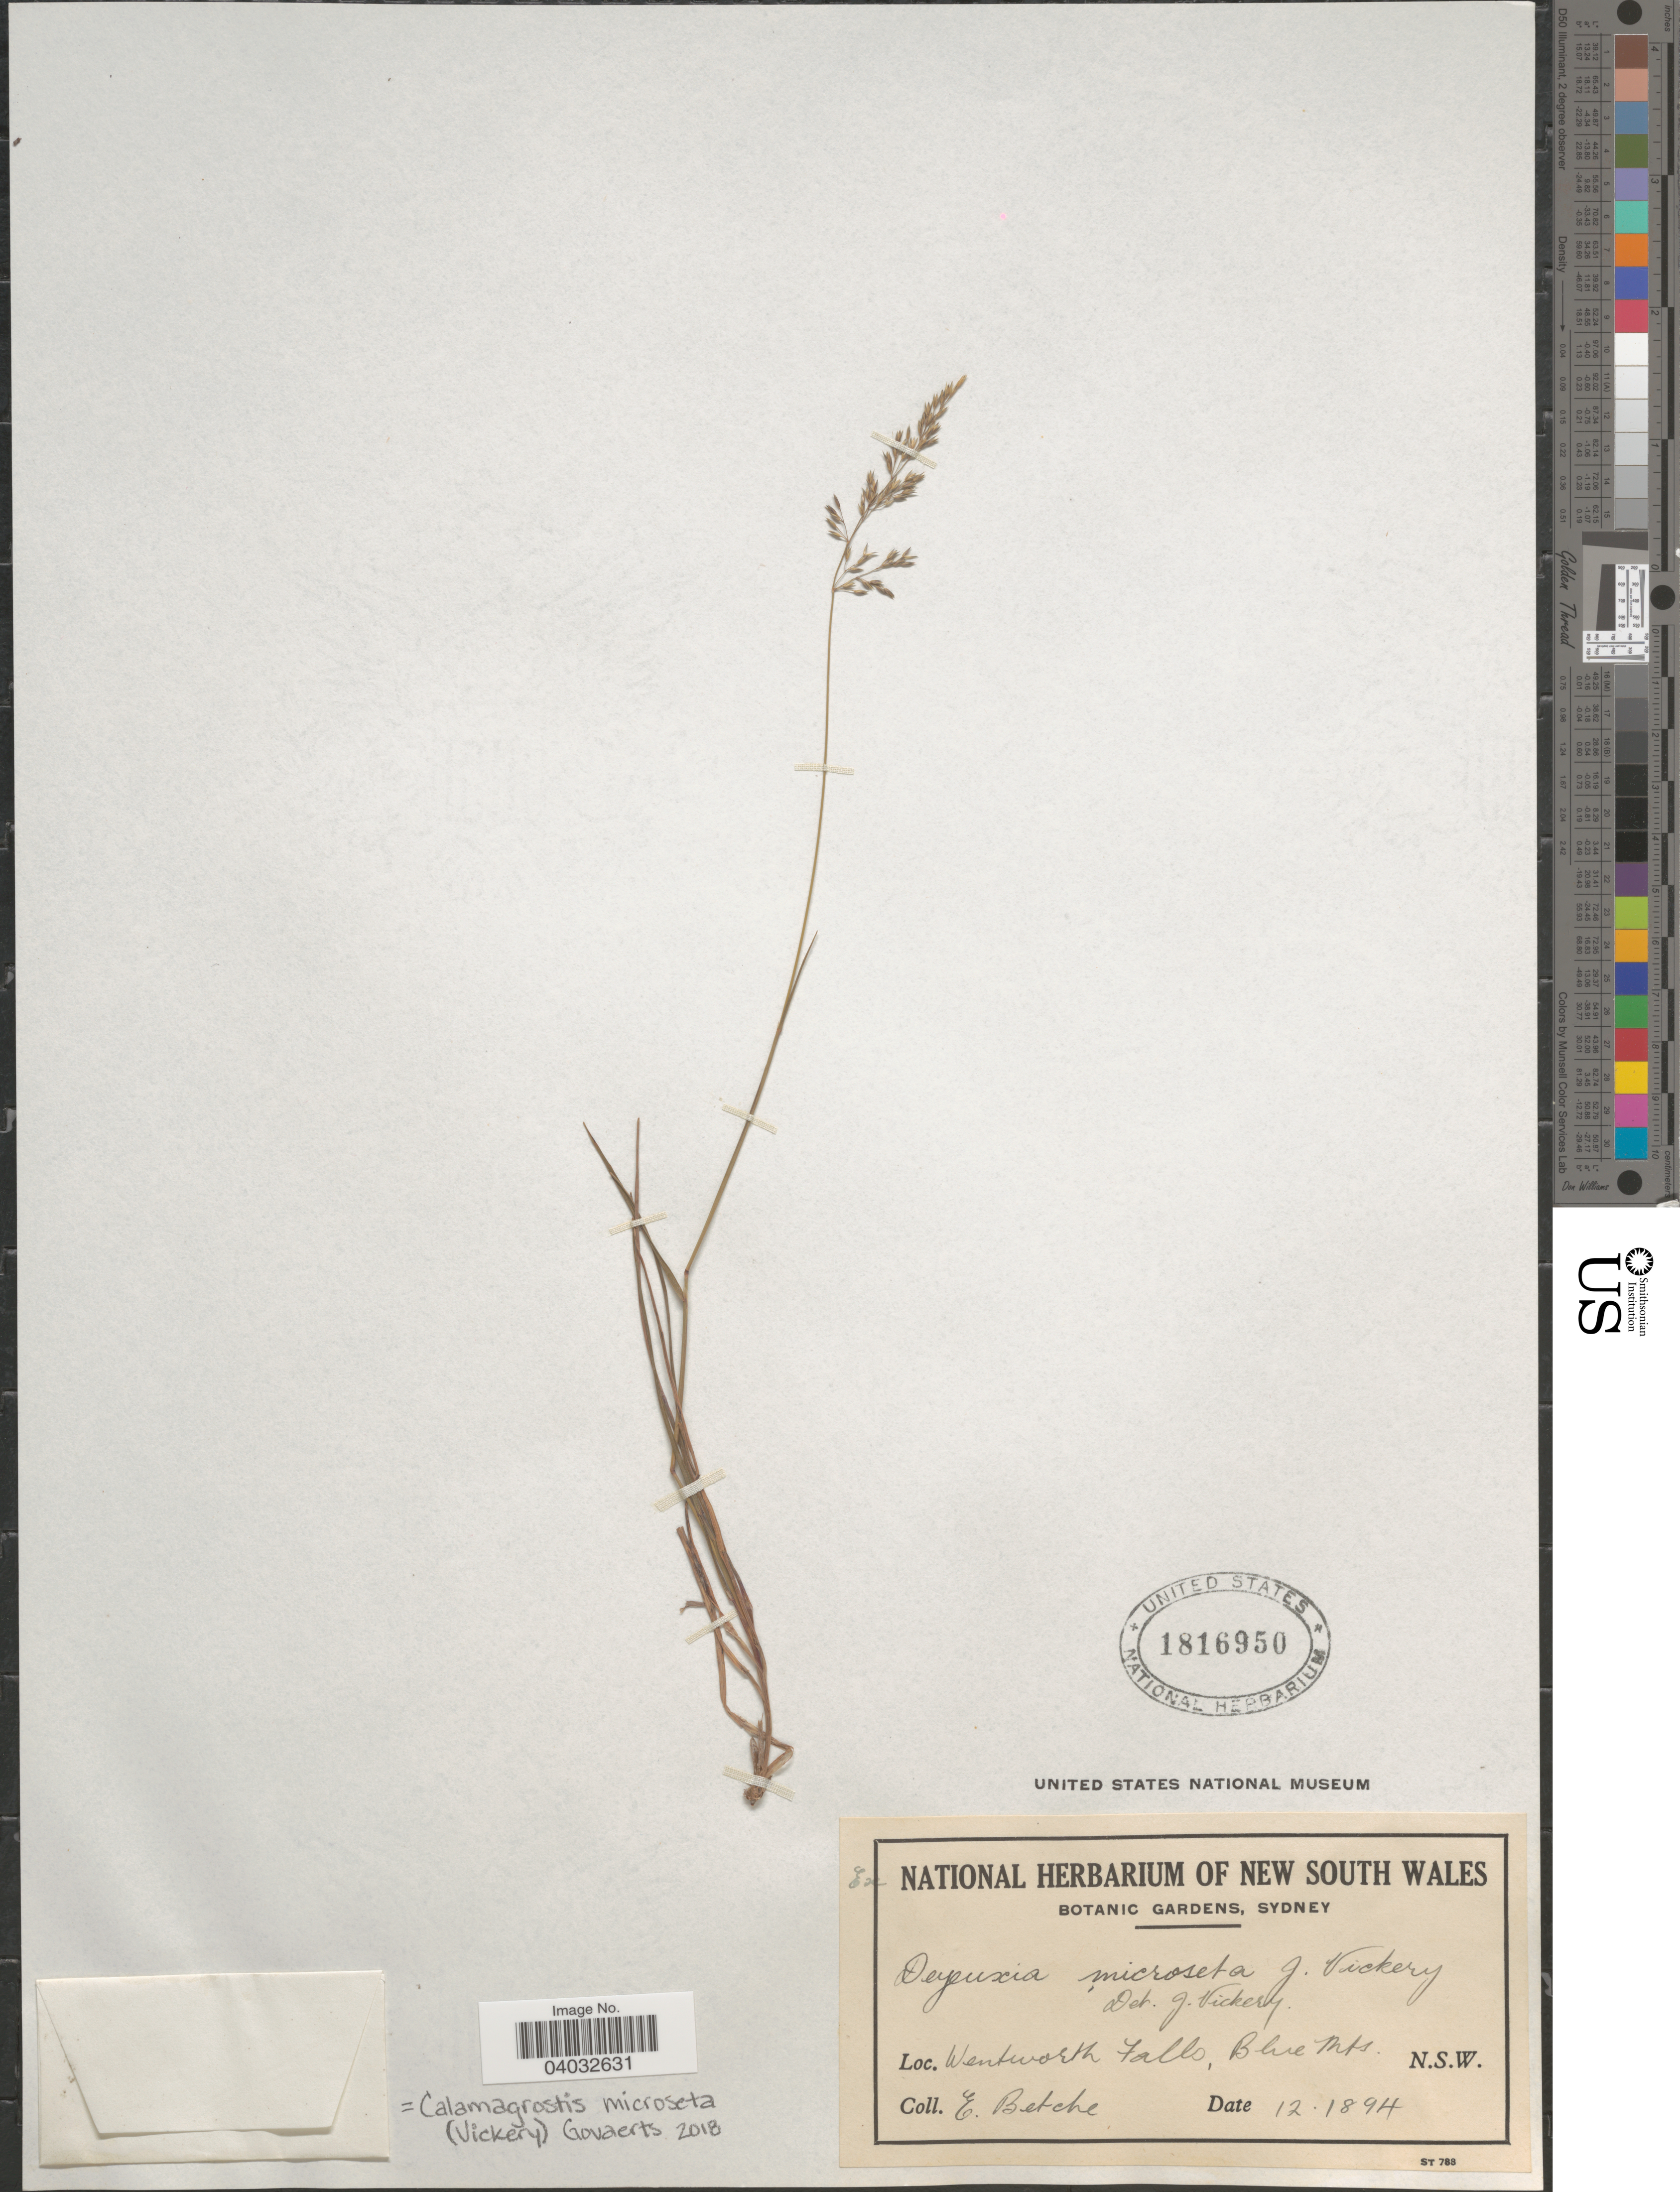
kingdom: Plantae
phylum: Tracheophyta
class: Liliopsida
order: Poales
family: Poaceae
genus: Calamagrostis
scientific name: Calamagrostis microseta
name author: (Vickery) Govaerts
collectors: E. Betche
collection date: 1894-12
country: Australia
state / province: New South Wales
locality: Wentworth Falls, Blue Mts.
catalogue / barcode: US 1816950